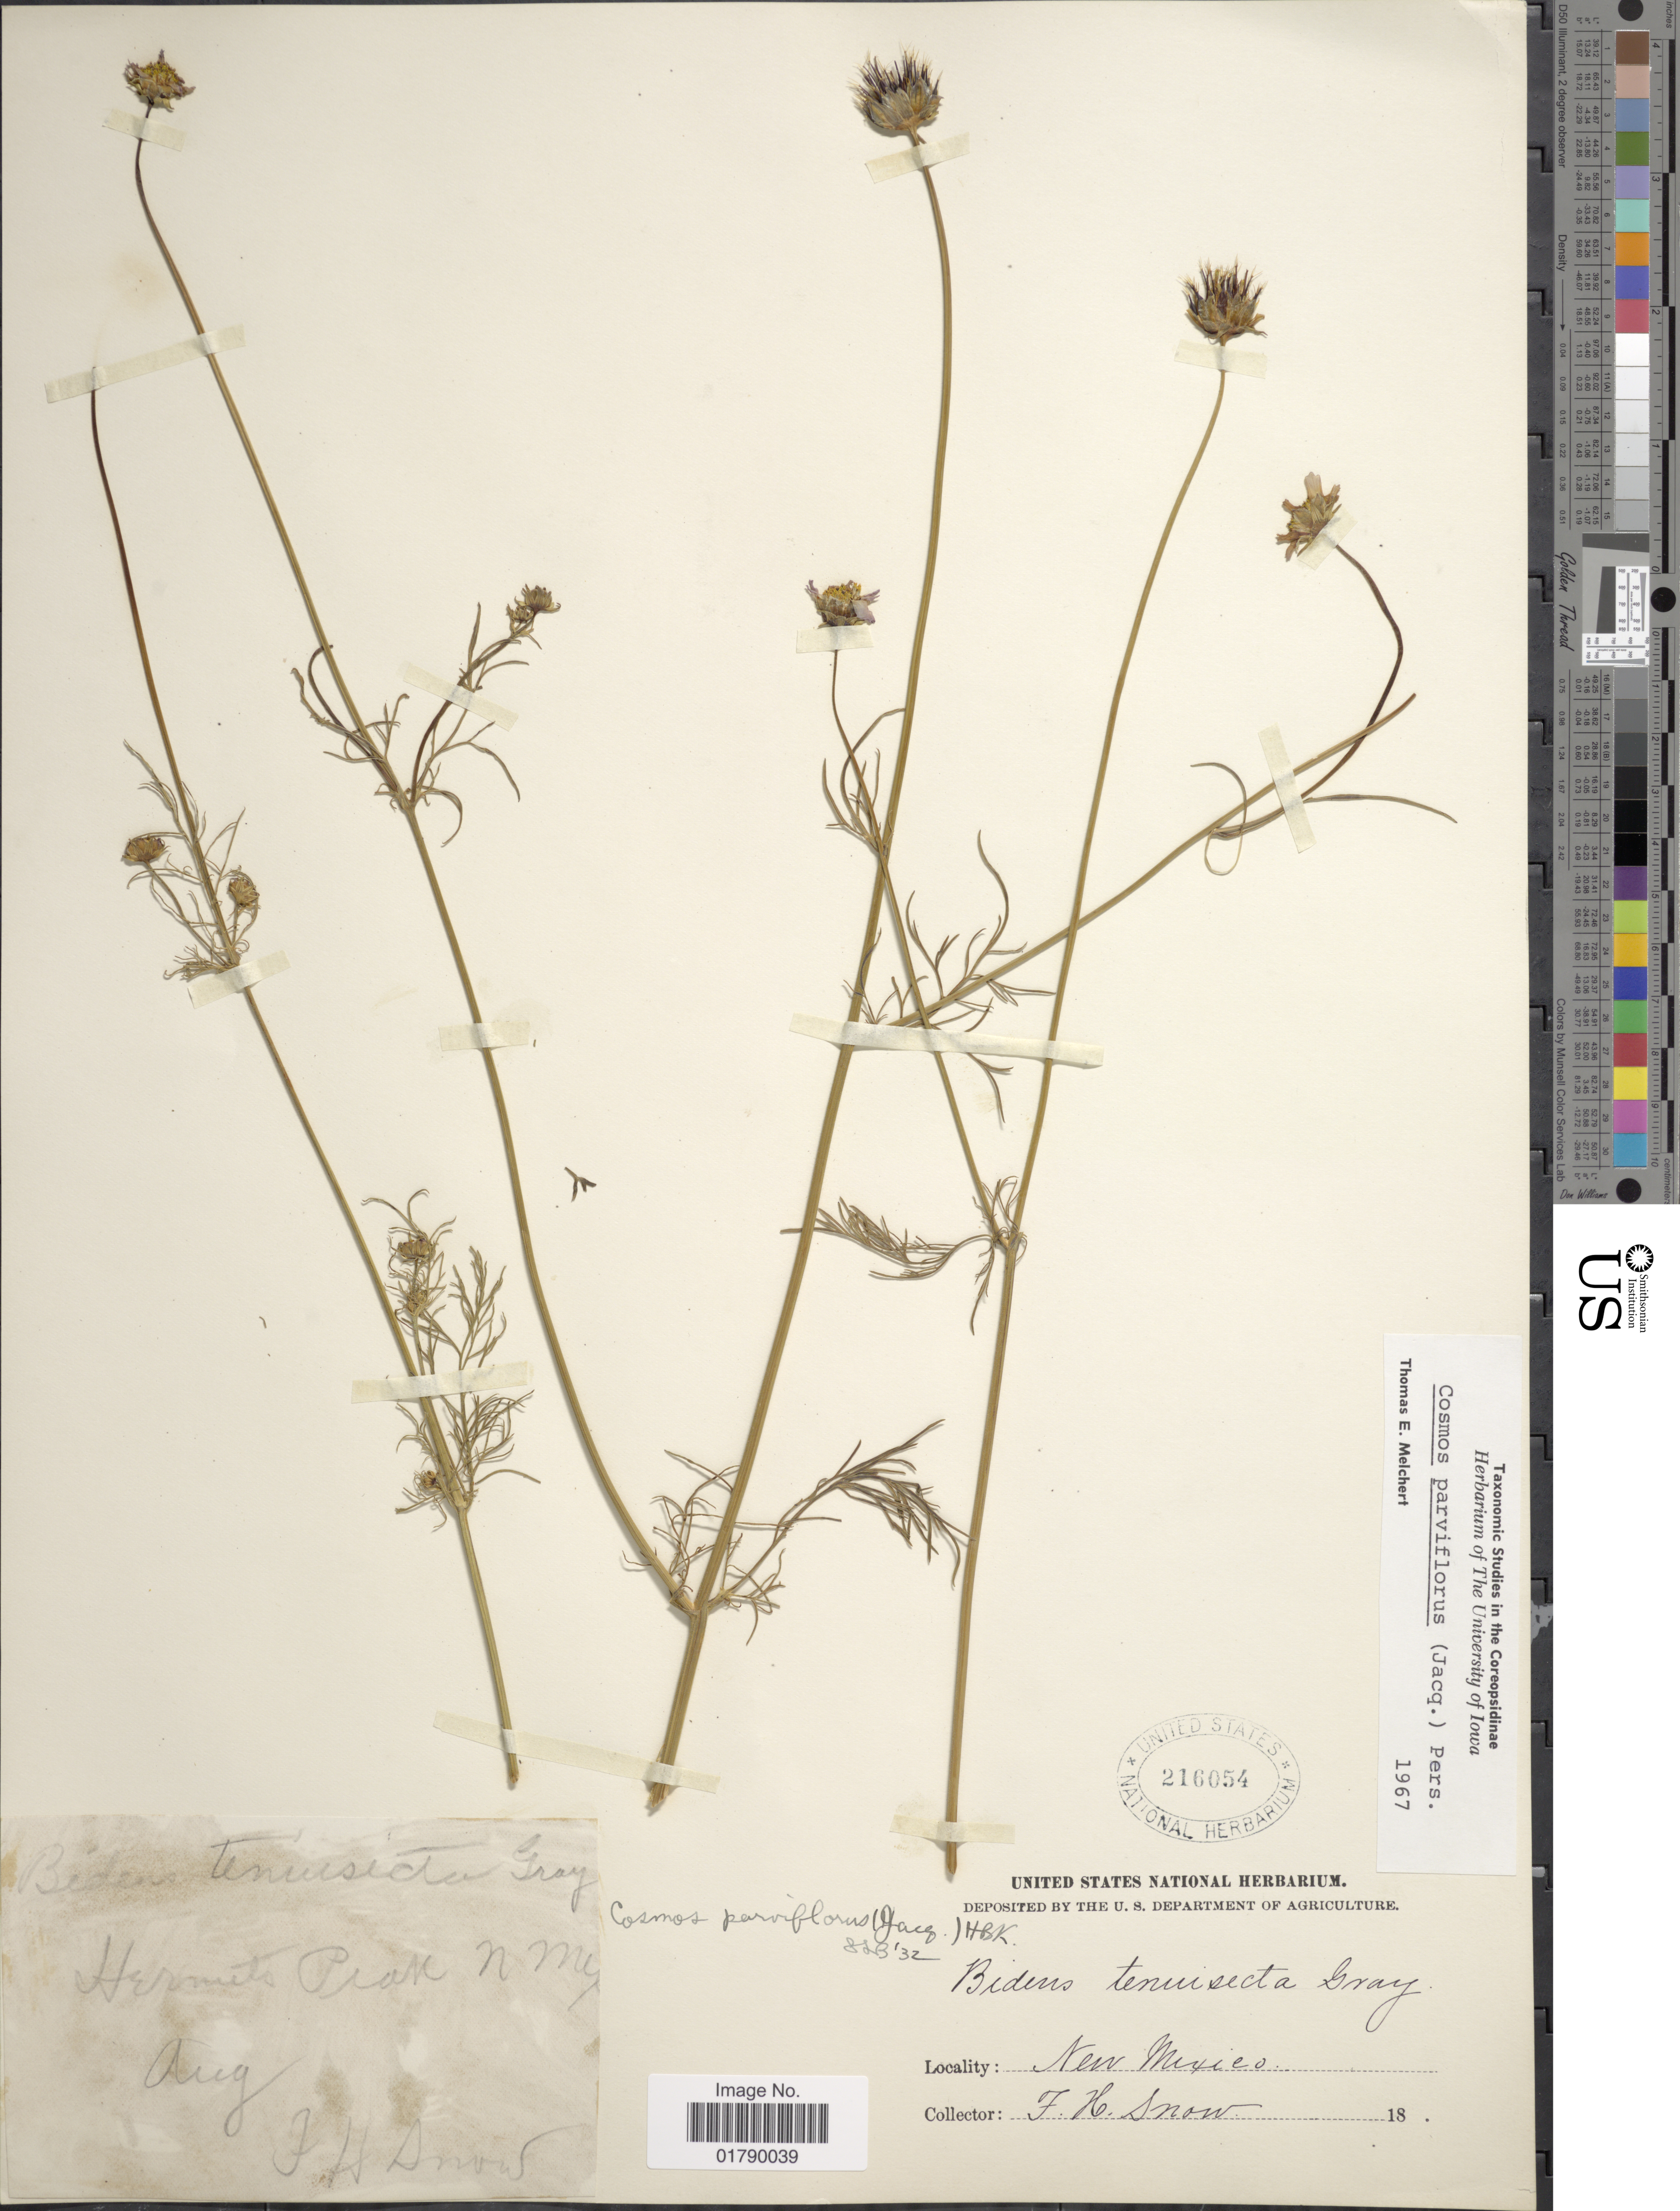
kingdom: Plantae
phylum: Tracheophyta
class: Magnoliopsida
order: Asterales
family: Asteraceae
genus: Cosmos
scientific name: Cosmos parviflorus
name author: (Jacq.) Pers.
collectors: F. H. Snow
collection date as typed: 18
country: United States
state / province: New Mexico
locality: Hermit's Peak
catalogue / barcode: US 216054